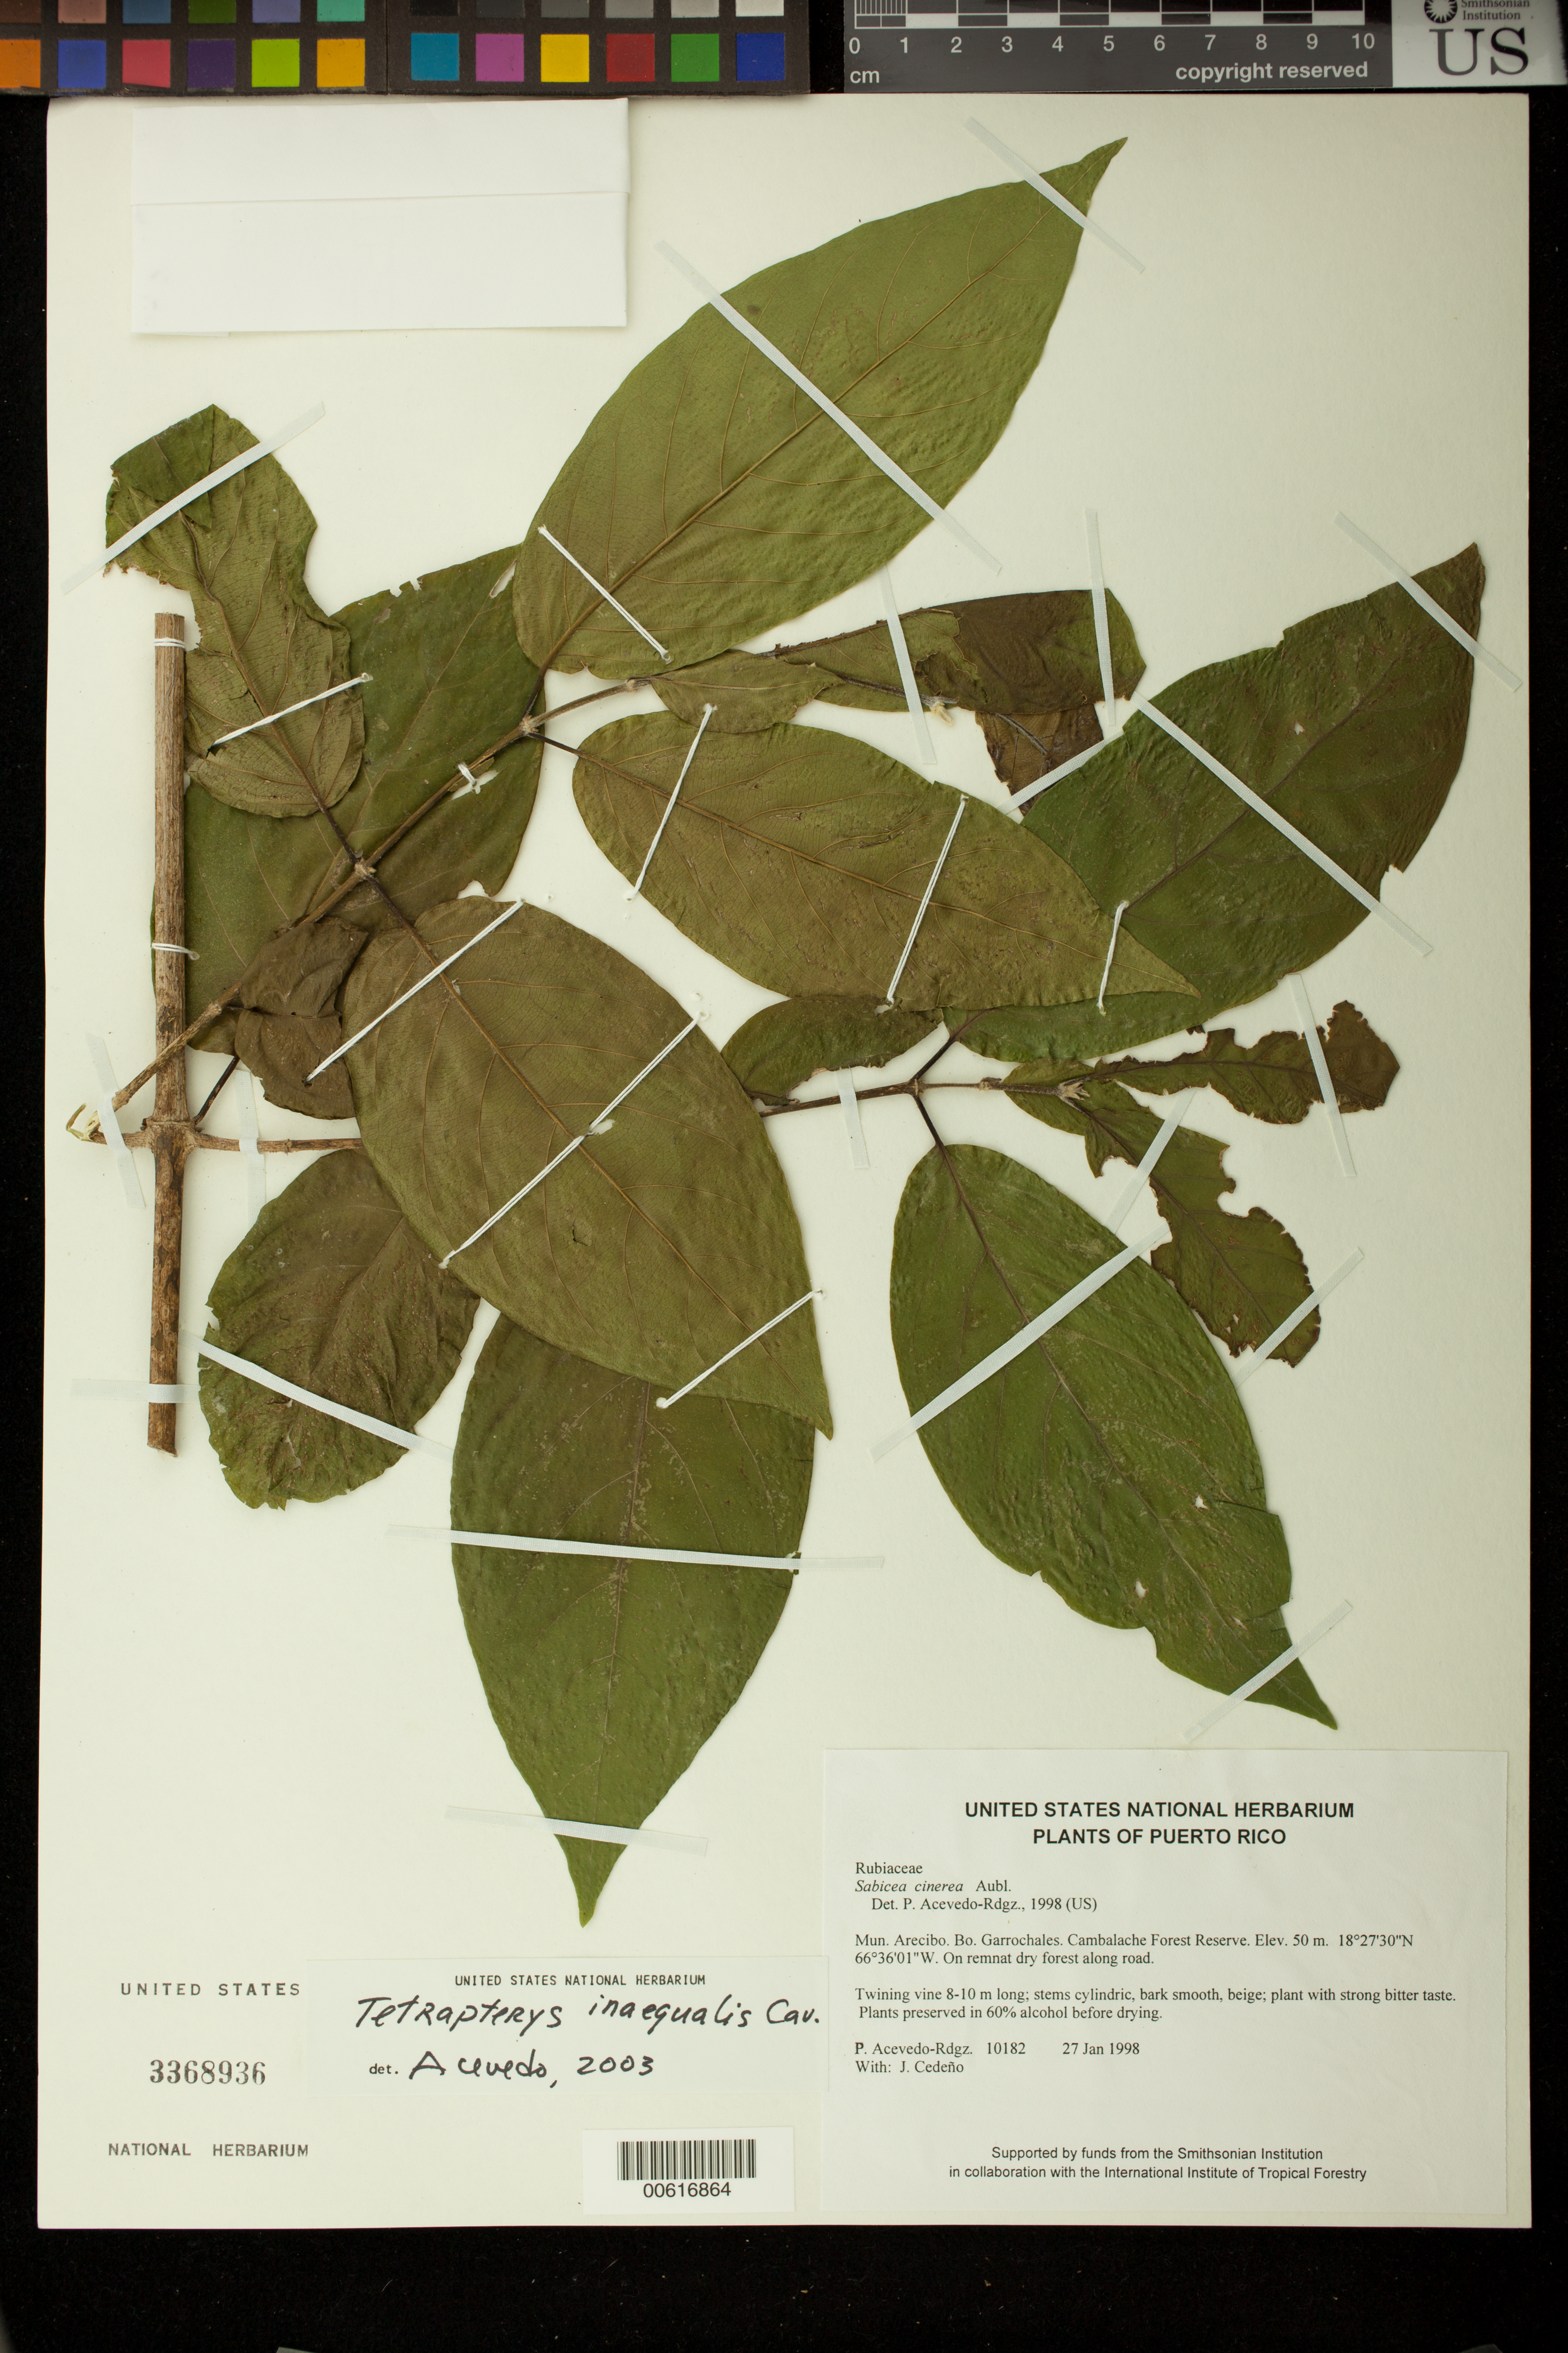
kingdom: Plantae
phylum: Tracheophyta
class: Magnoliopsida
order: Malpighiales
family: Malpighiaceae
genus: Tetrapterys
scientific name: Tetrapterys inaequalis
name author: Cav.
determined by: Acevedo-Rodríguez, P., (BOT), Smithsonian Institution - National Museum of Natural History (UNITED STATES)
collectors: P. Acevedo-Rodr. & J. A. Cedeño M.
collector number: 10182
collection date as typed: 27 Jan 1998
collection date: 1998-01-27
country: Puerto Rico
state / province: Arecibo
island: Puerto Rico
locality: Arecibo; Bo. Garrochales; Cambalache Forest Reserve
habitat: On remnat dry forest along road.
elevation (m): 50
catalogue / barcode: US 3368936